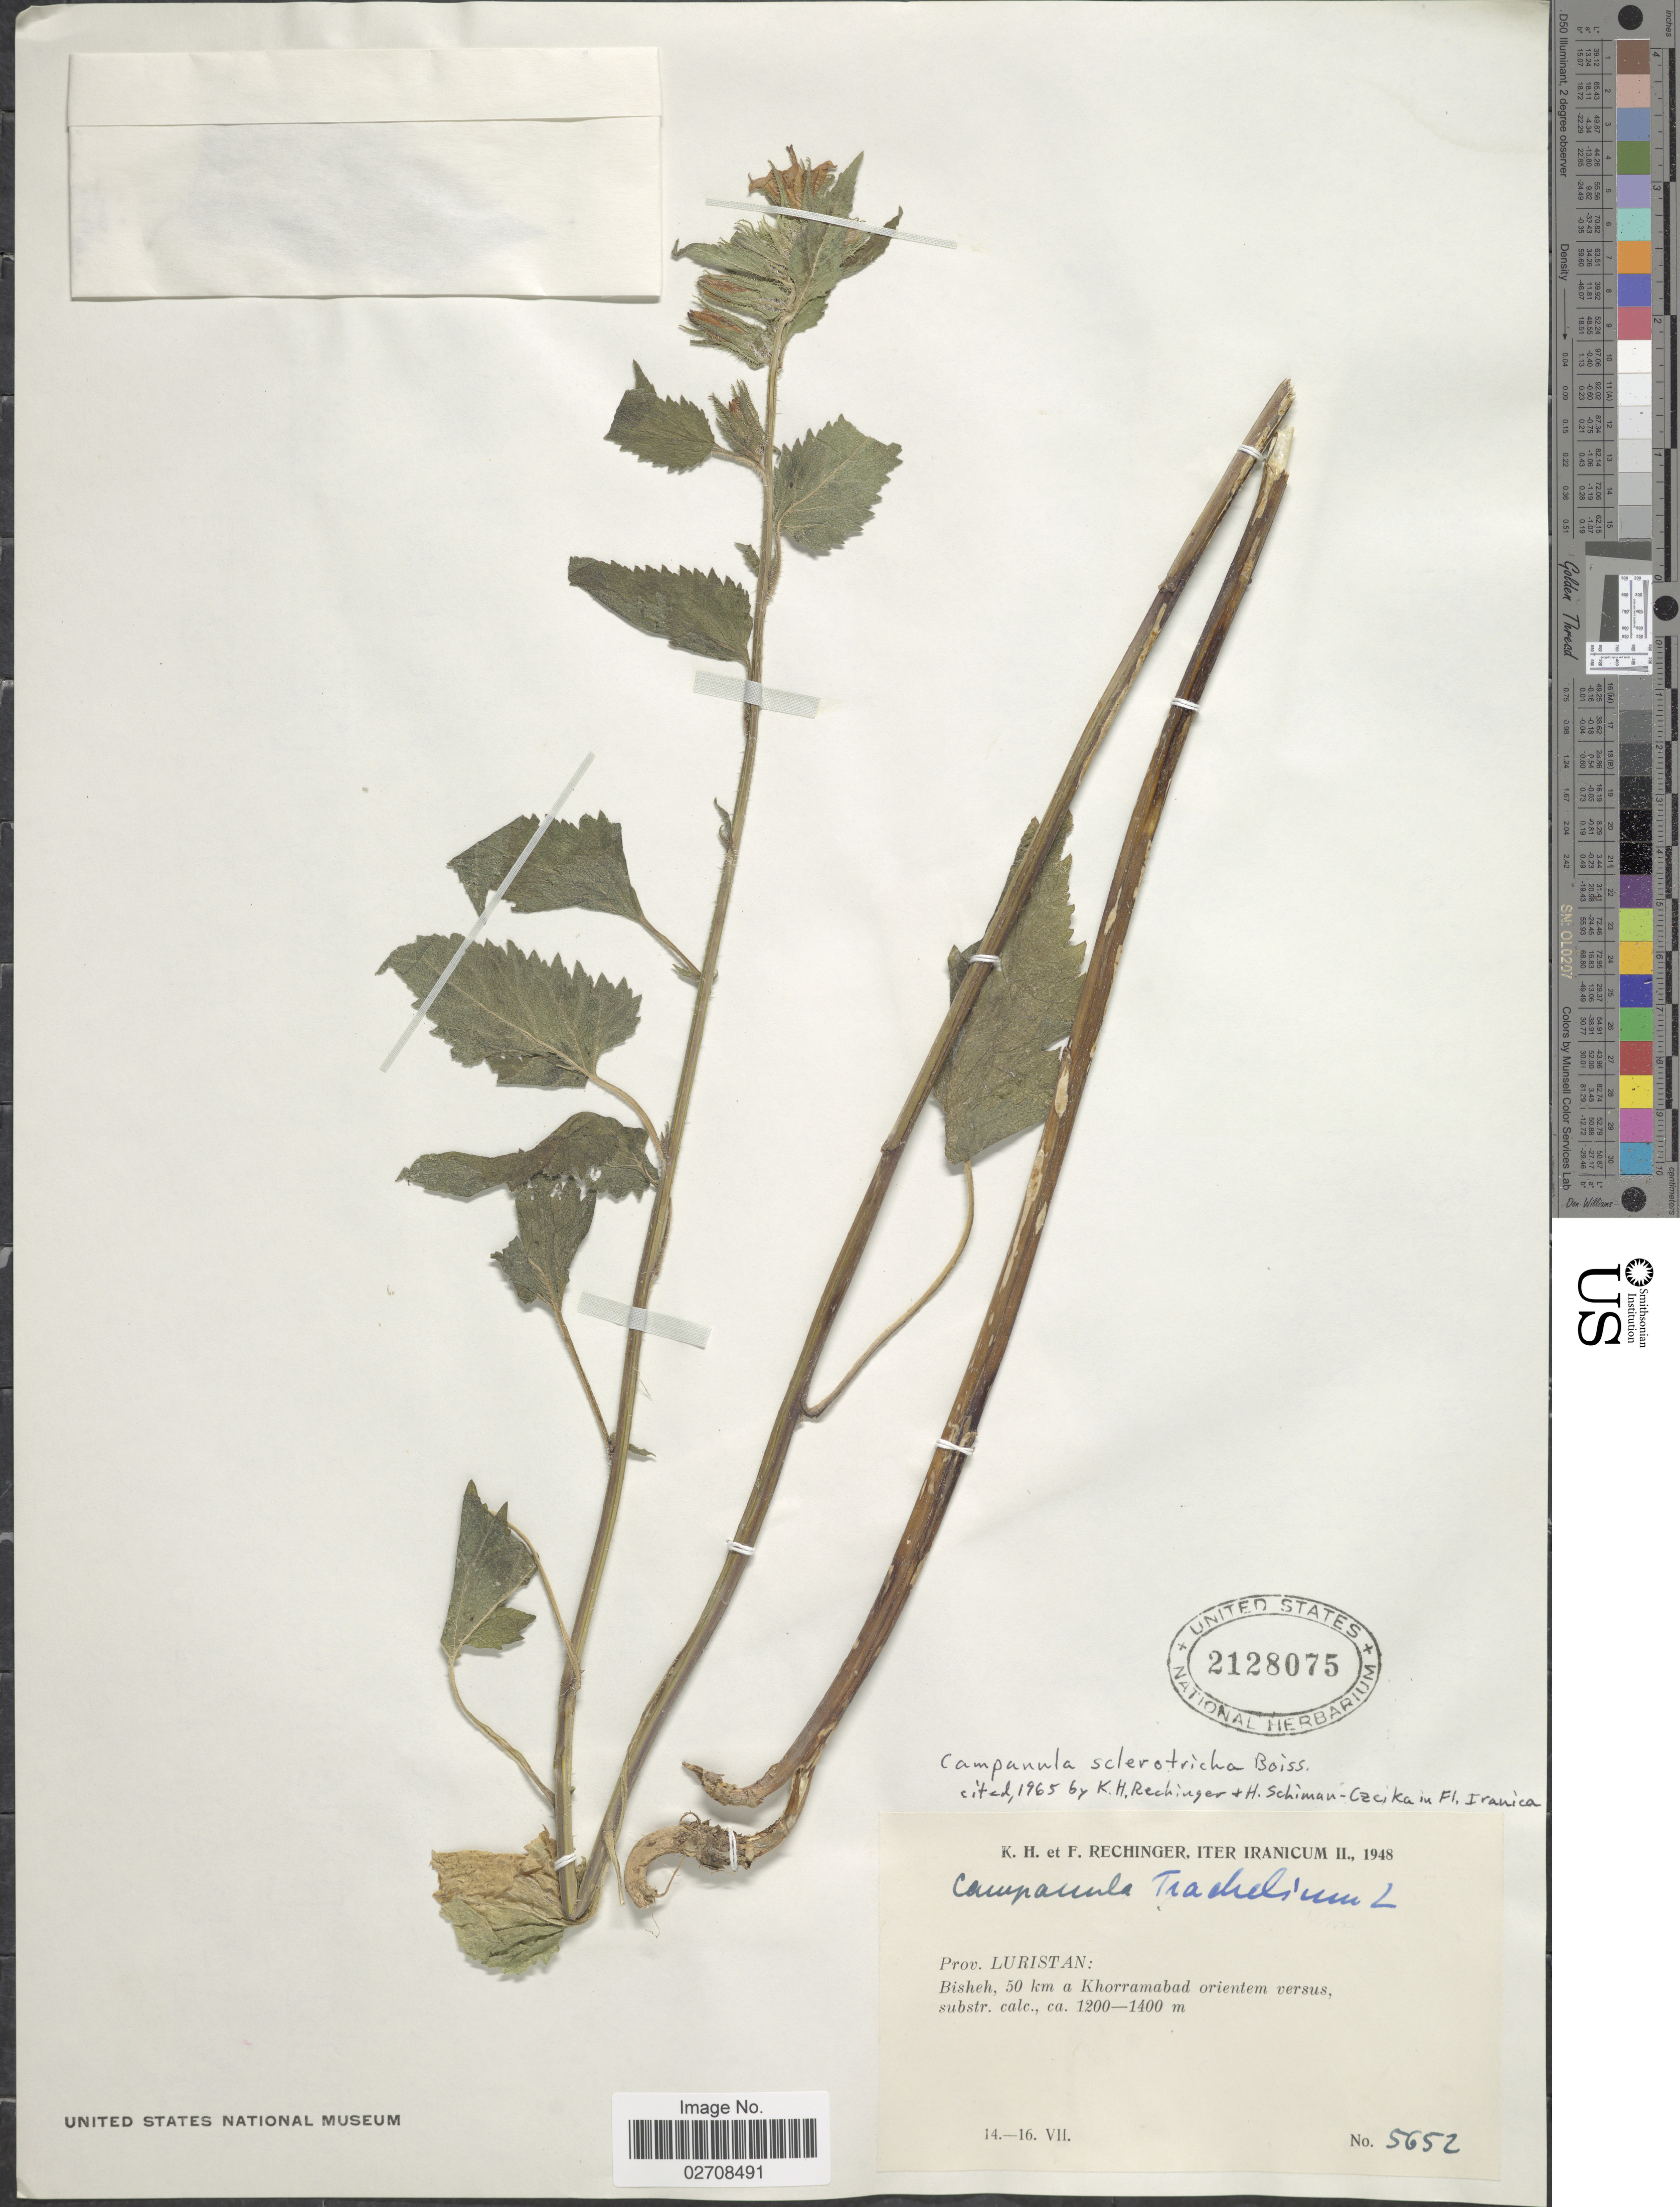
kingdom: Plantae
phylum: Tracheophyta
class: Magnoliopsida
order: Asterales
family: Campanulaceae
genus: Campanula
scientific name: Campanula sclerotricha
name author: Boiss.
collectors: K. H. Rechinger & F. Rechinger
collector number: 5652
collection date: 1948-07-14/1948-07-16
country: Iran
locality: Iranicum II. Prov. Luristan: Bisheh, 50 km a Khorramabad orientem versus, substr. calc.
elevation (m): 1200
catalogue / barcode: US 2128075